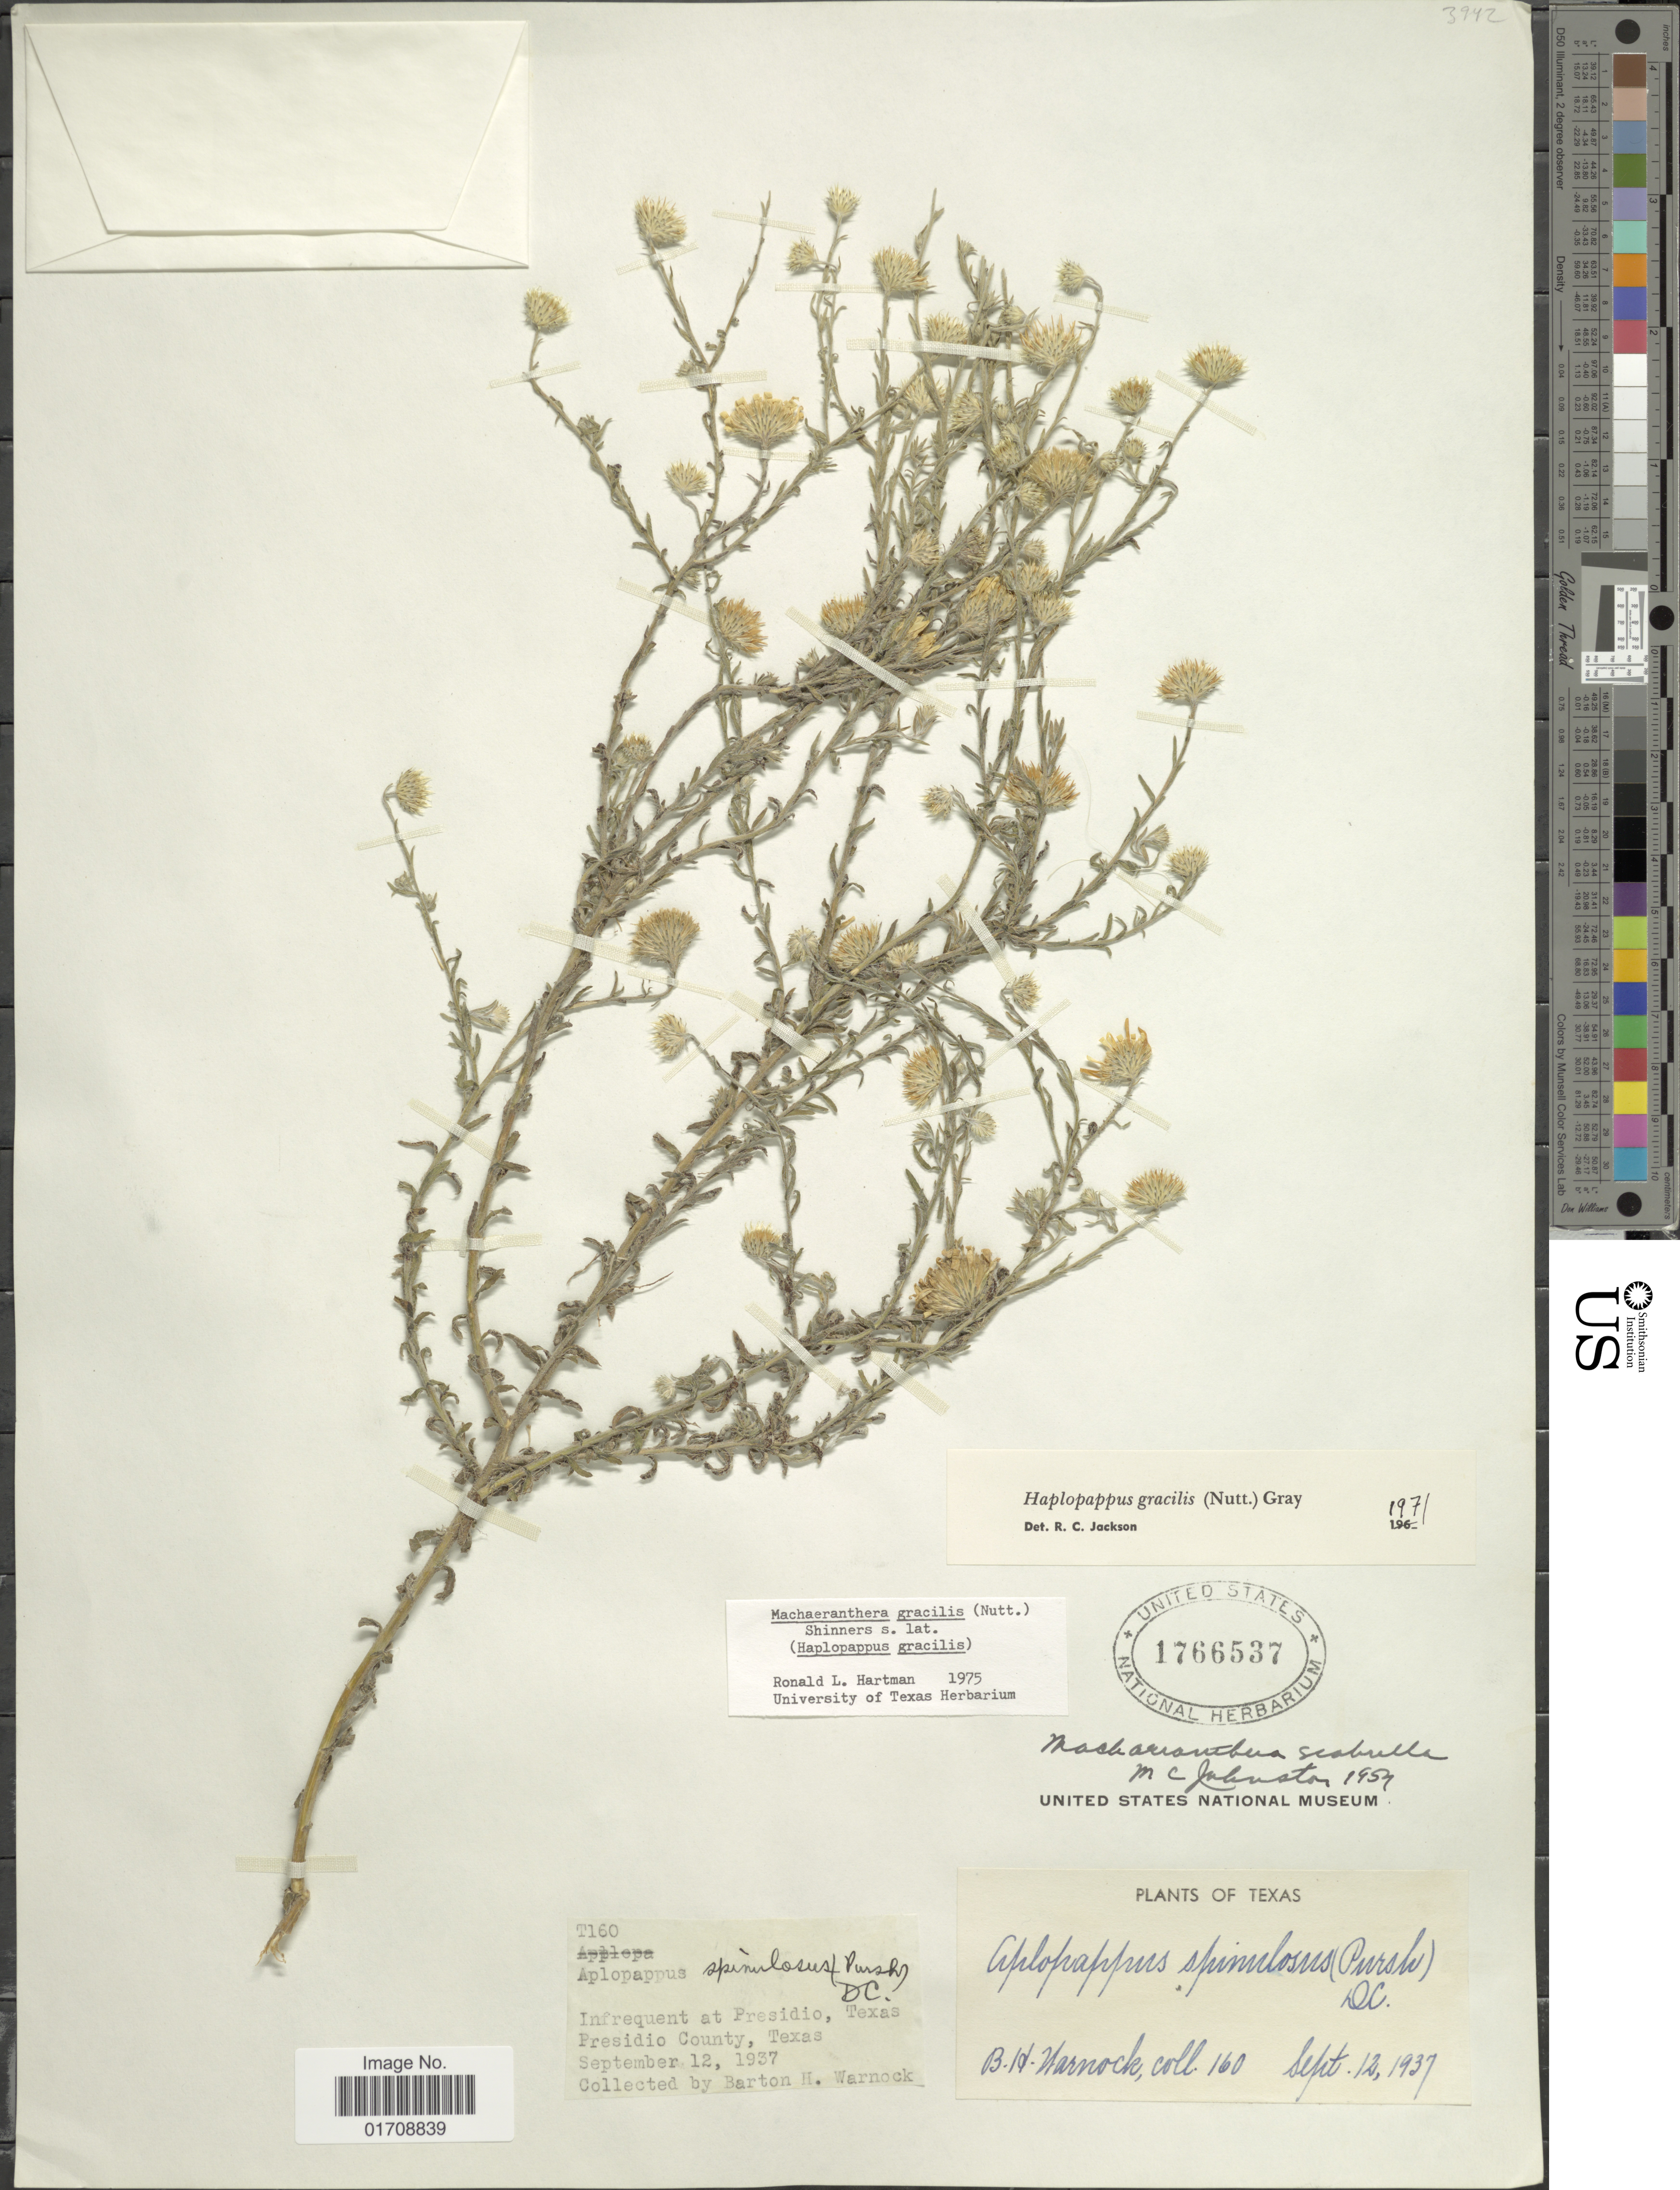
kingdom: Plantae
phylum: Tracheophyta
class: Magnoliopsida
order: Asterales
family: Asteraceae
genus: Machaeranthera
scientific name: Machaeranthera gracilis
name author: (Nutt.) Shinners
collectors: B. H. Warnock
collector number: T160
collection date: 1937-09-12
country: United States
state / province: Texas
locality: Presidio, Presidio County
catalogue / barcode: US 1766537